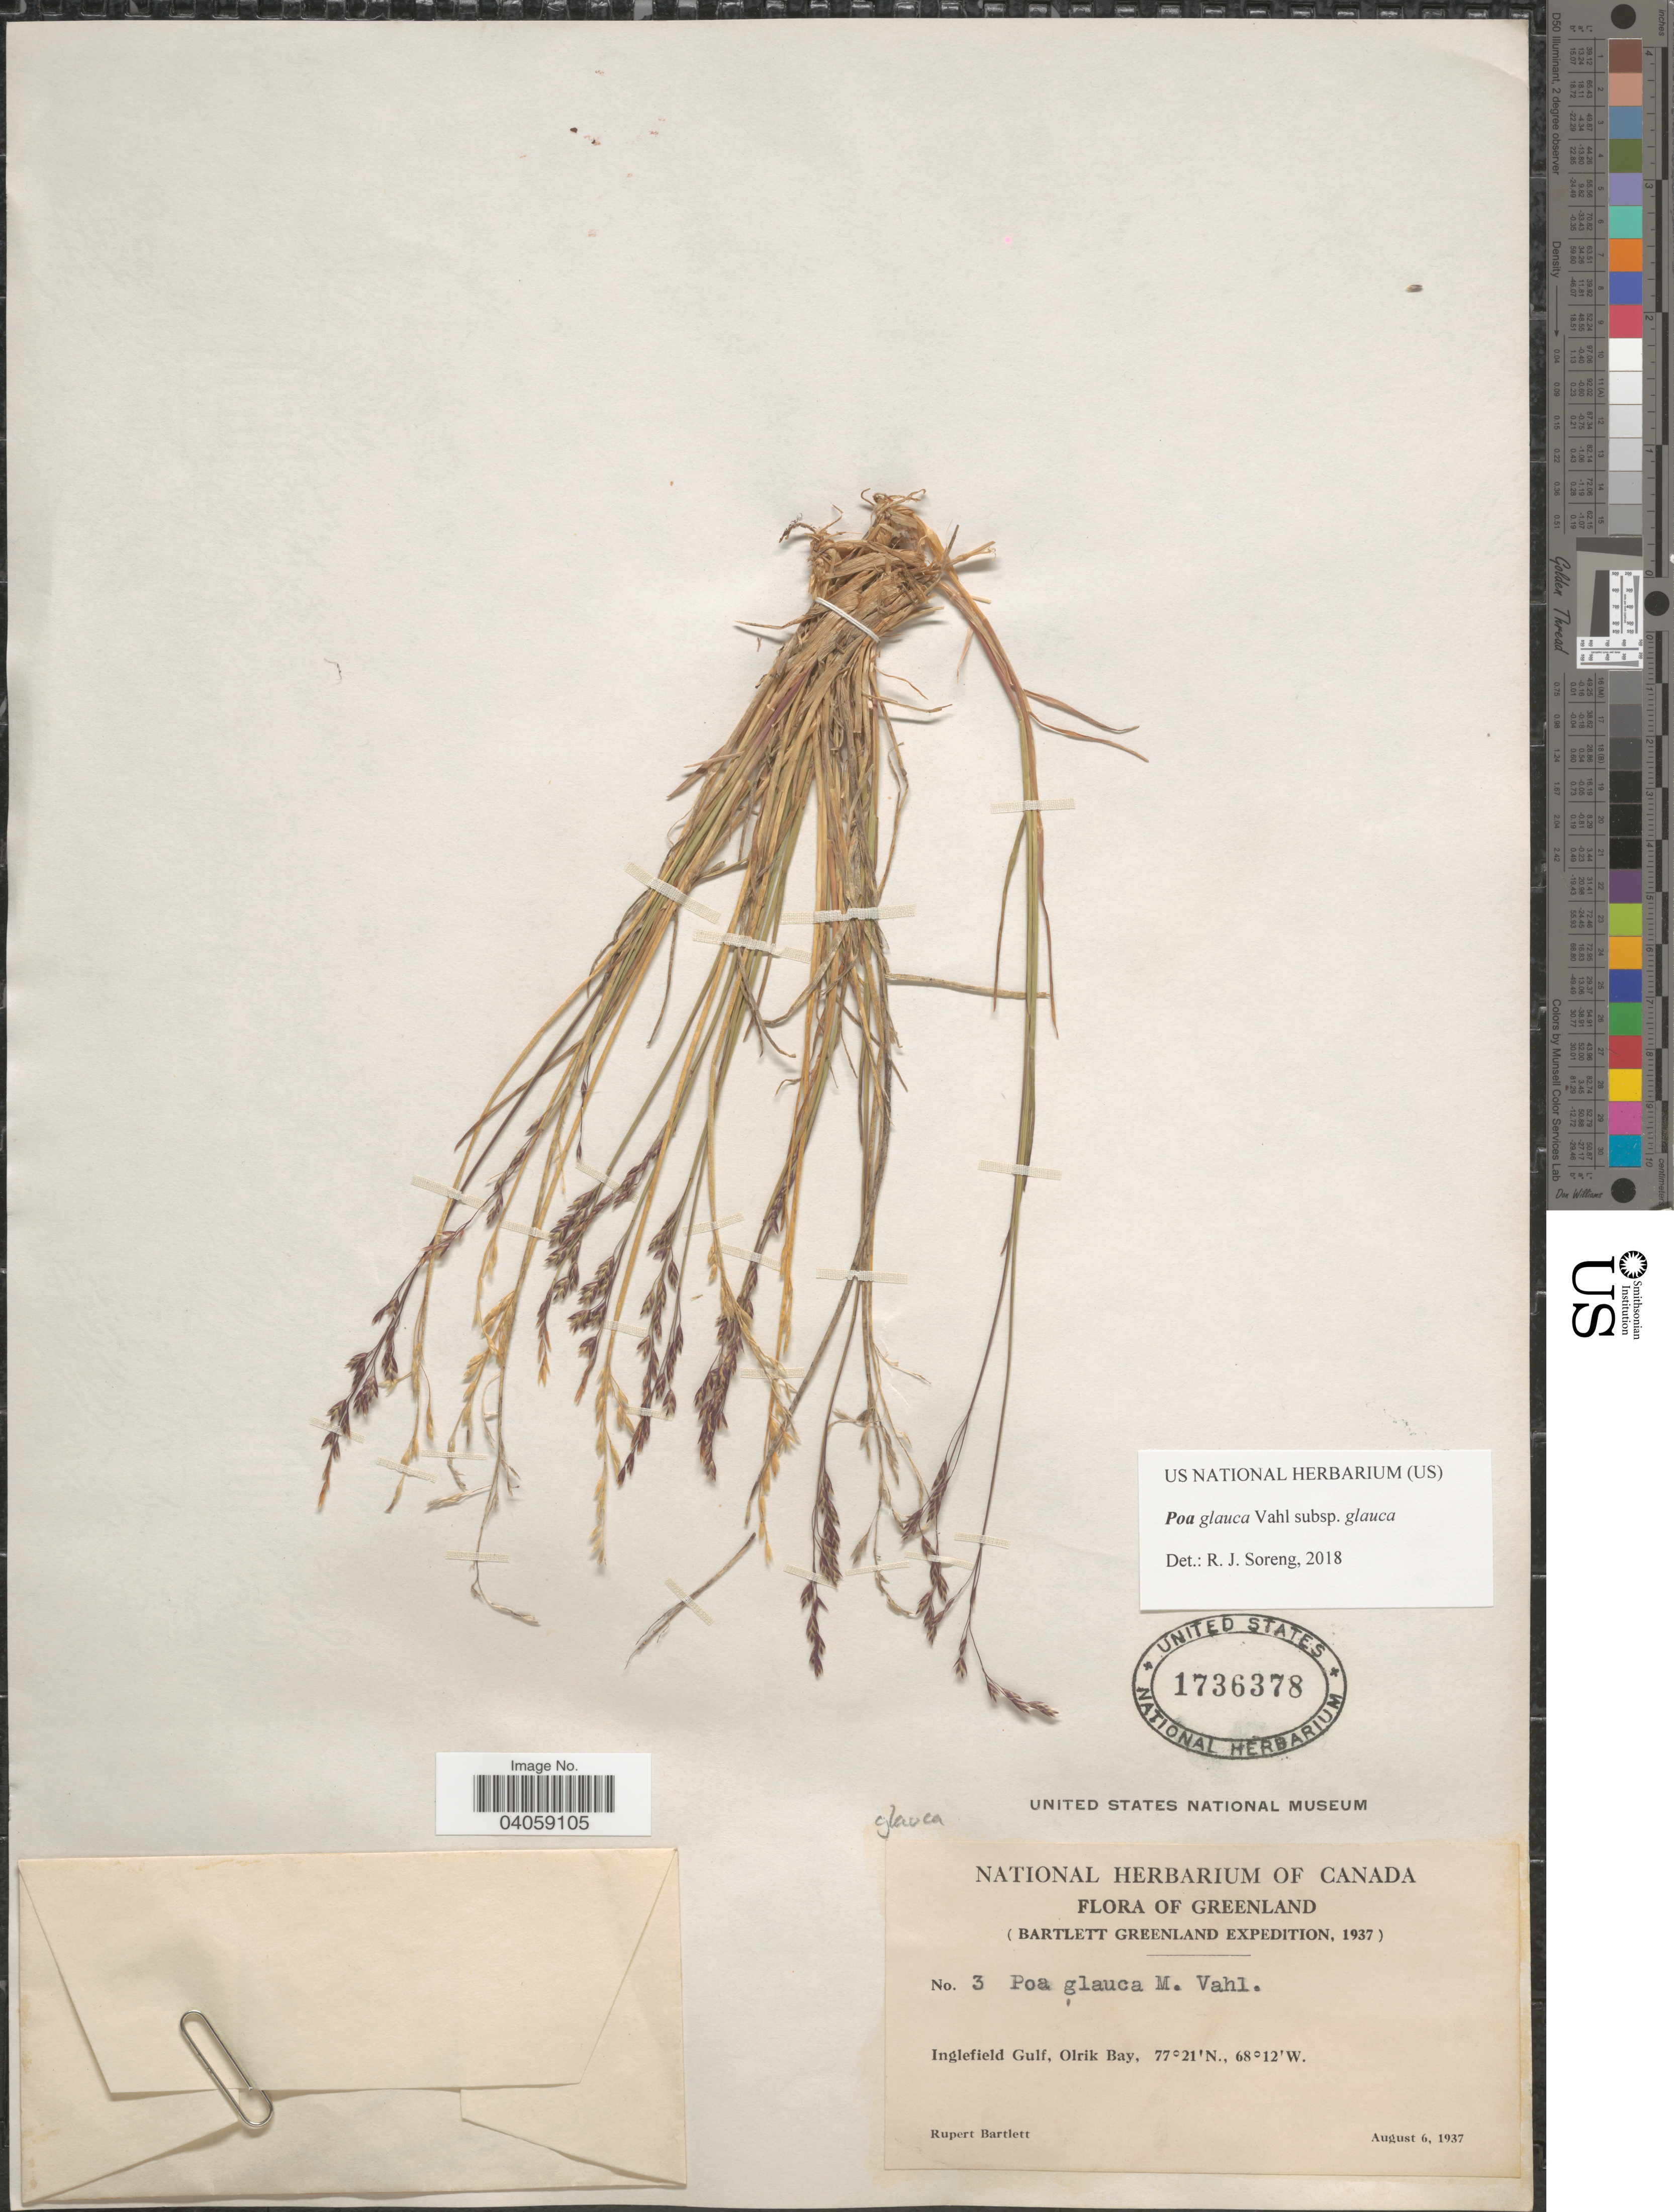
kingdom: Plantae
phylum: Tracheophyta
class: Liliopsida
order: Poales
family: Poaceae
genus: Poa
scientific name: Poa glauca subsp. glauca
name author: Vahl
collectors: R. Bartlett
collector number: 3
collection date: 1937-08-06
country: Greenland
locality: Inglefield Gulf, Olrik Bay.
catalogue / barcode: US 1736378